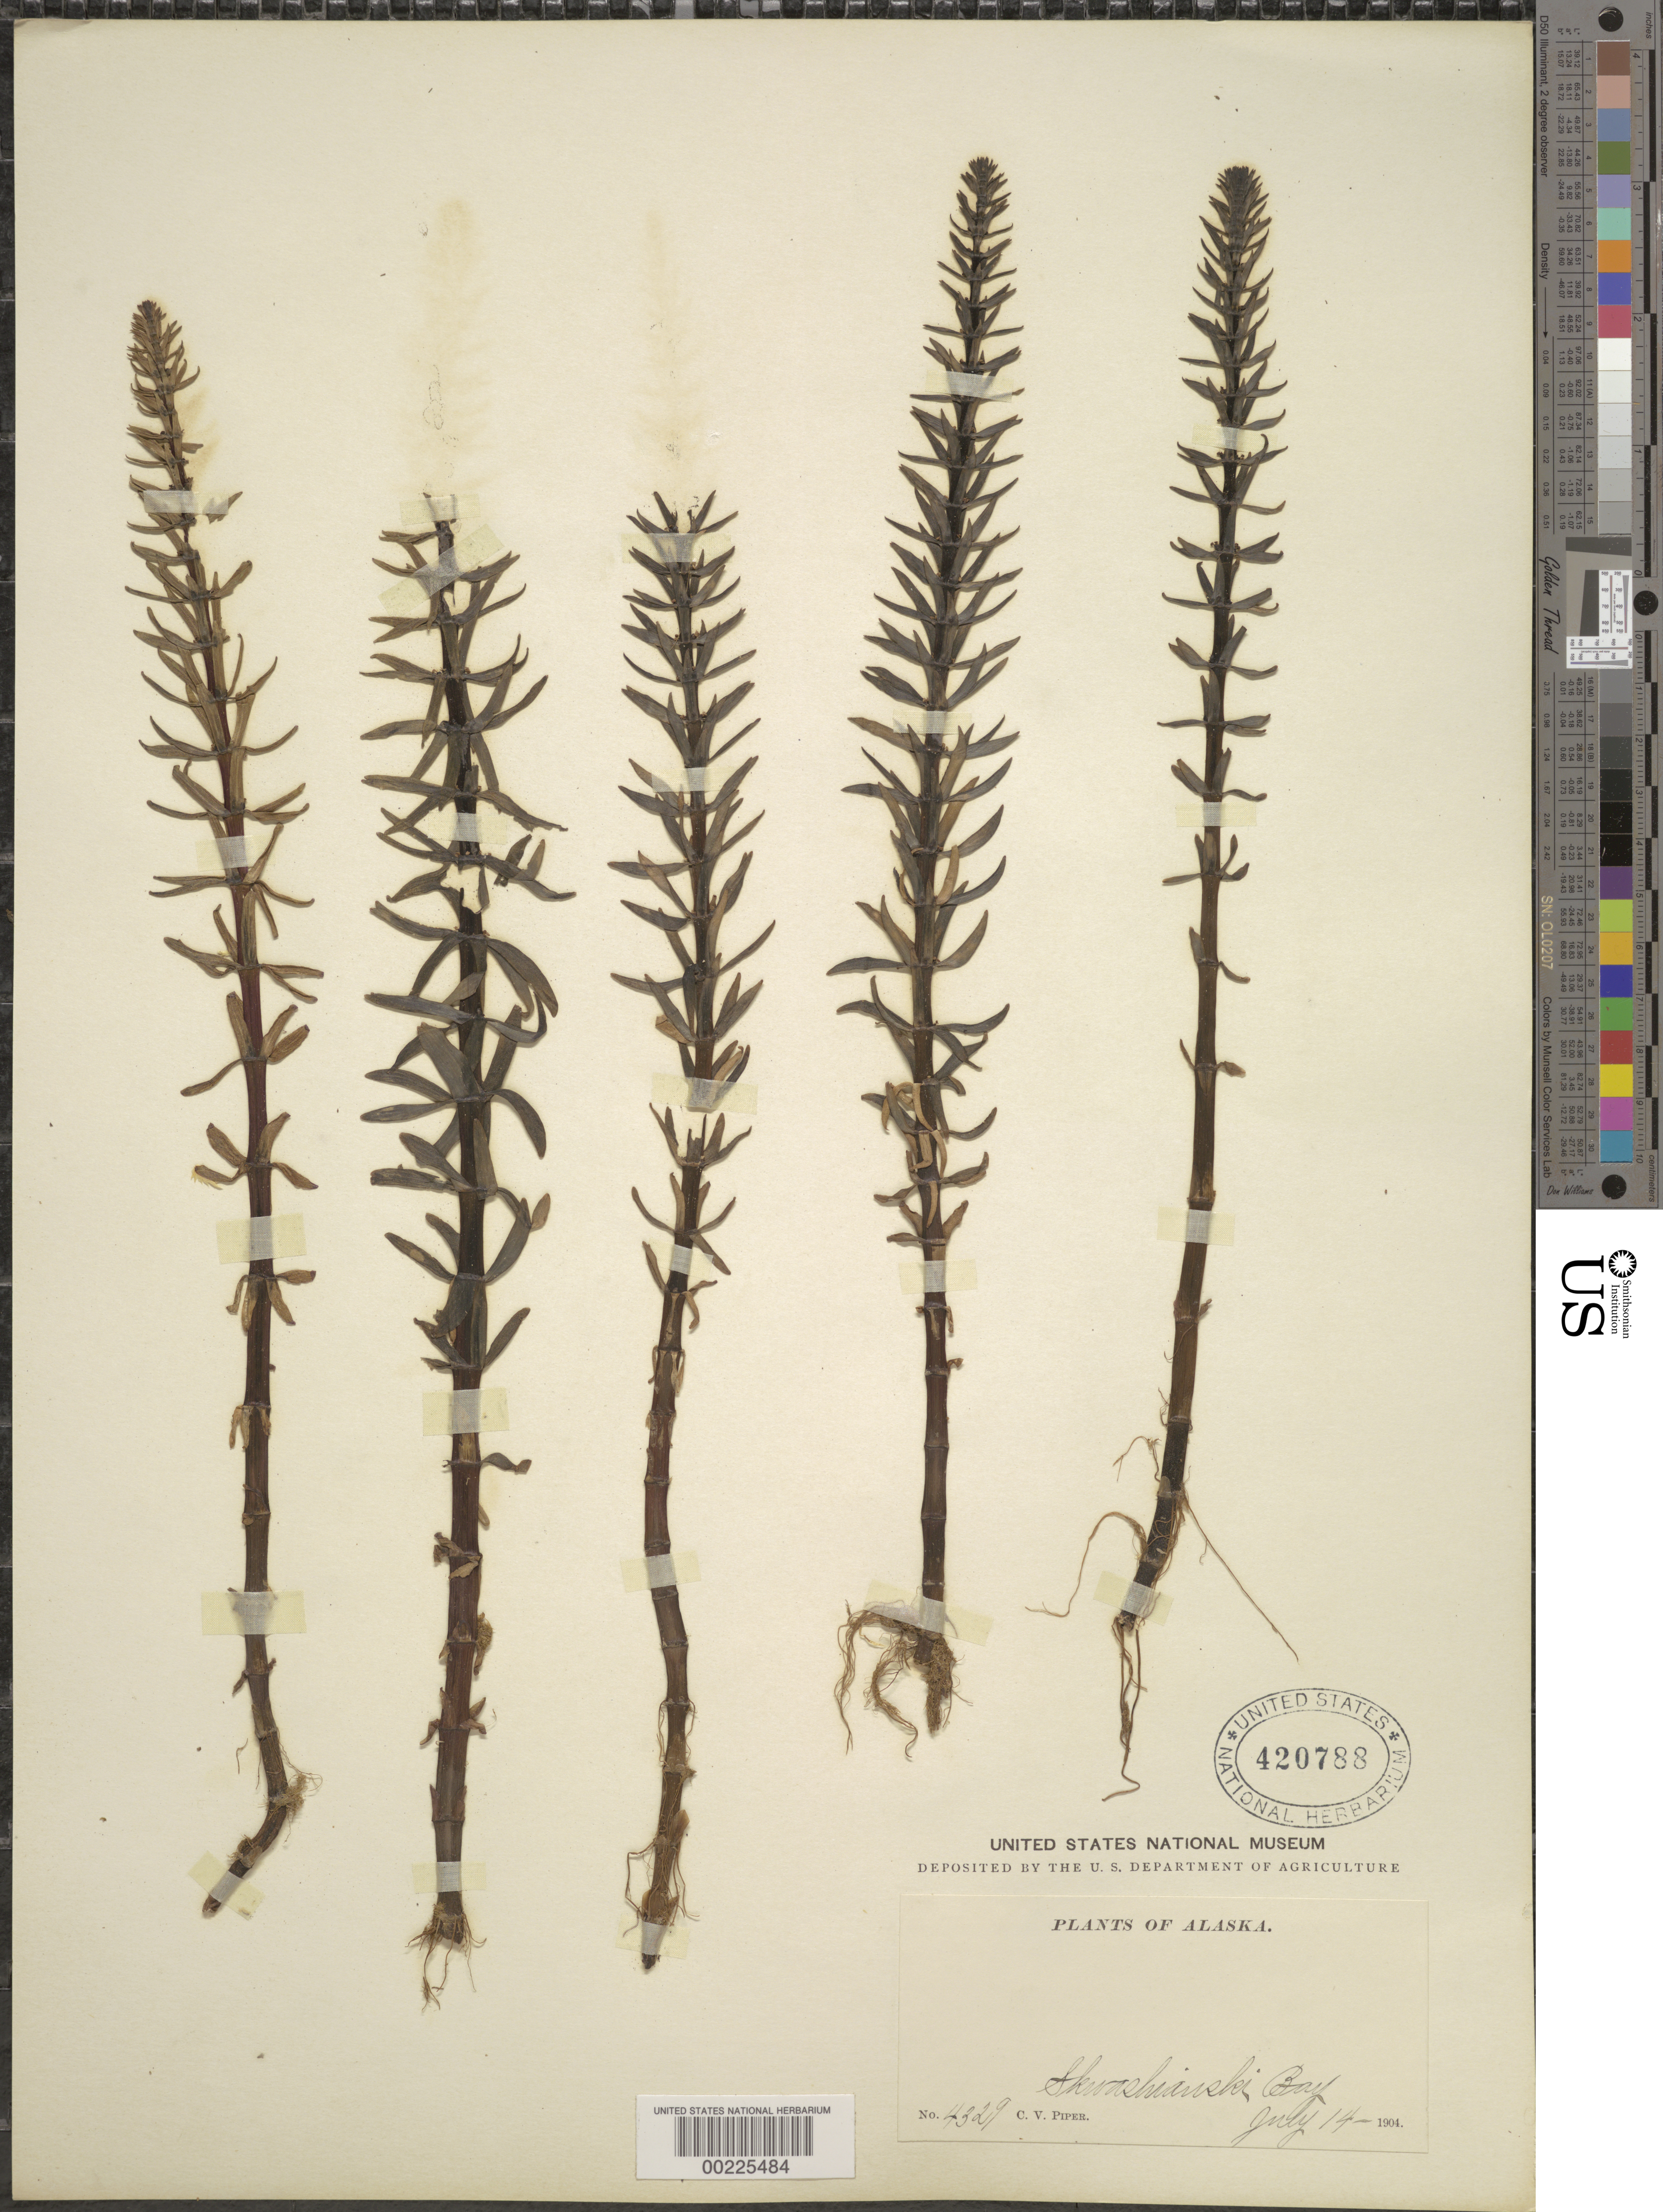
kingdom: Plantae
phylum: Tracheophyta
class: Magnoliopsida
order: Lamiales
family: Plantaginaceae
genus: Hippuris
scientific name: Hippuris vulgaris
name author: L.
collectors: C. V. Piper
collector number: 4329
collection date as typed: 14 Jul 1904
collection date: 1904-07-14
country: United States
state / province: Alaska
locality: Skwashianski river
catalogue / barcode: US 420788